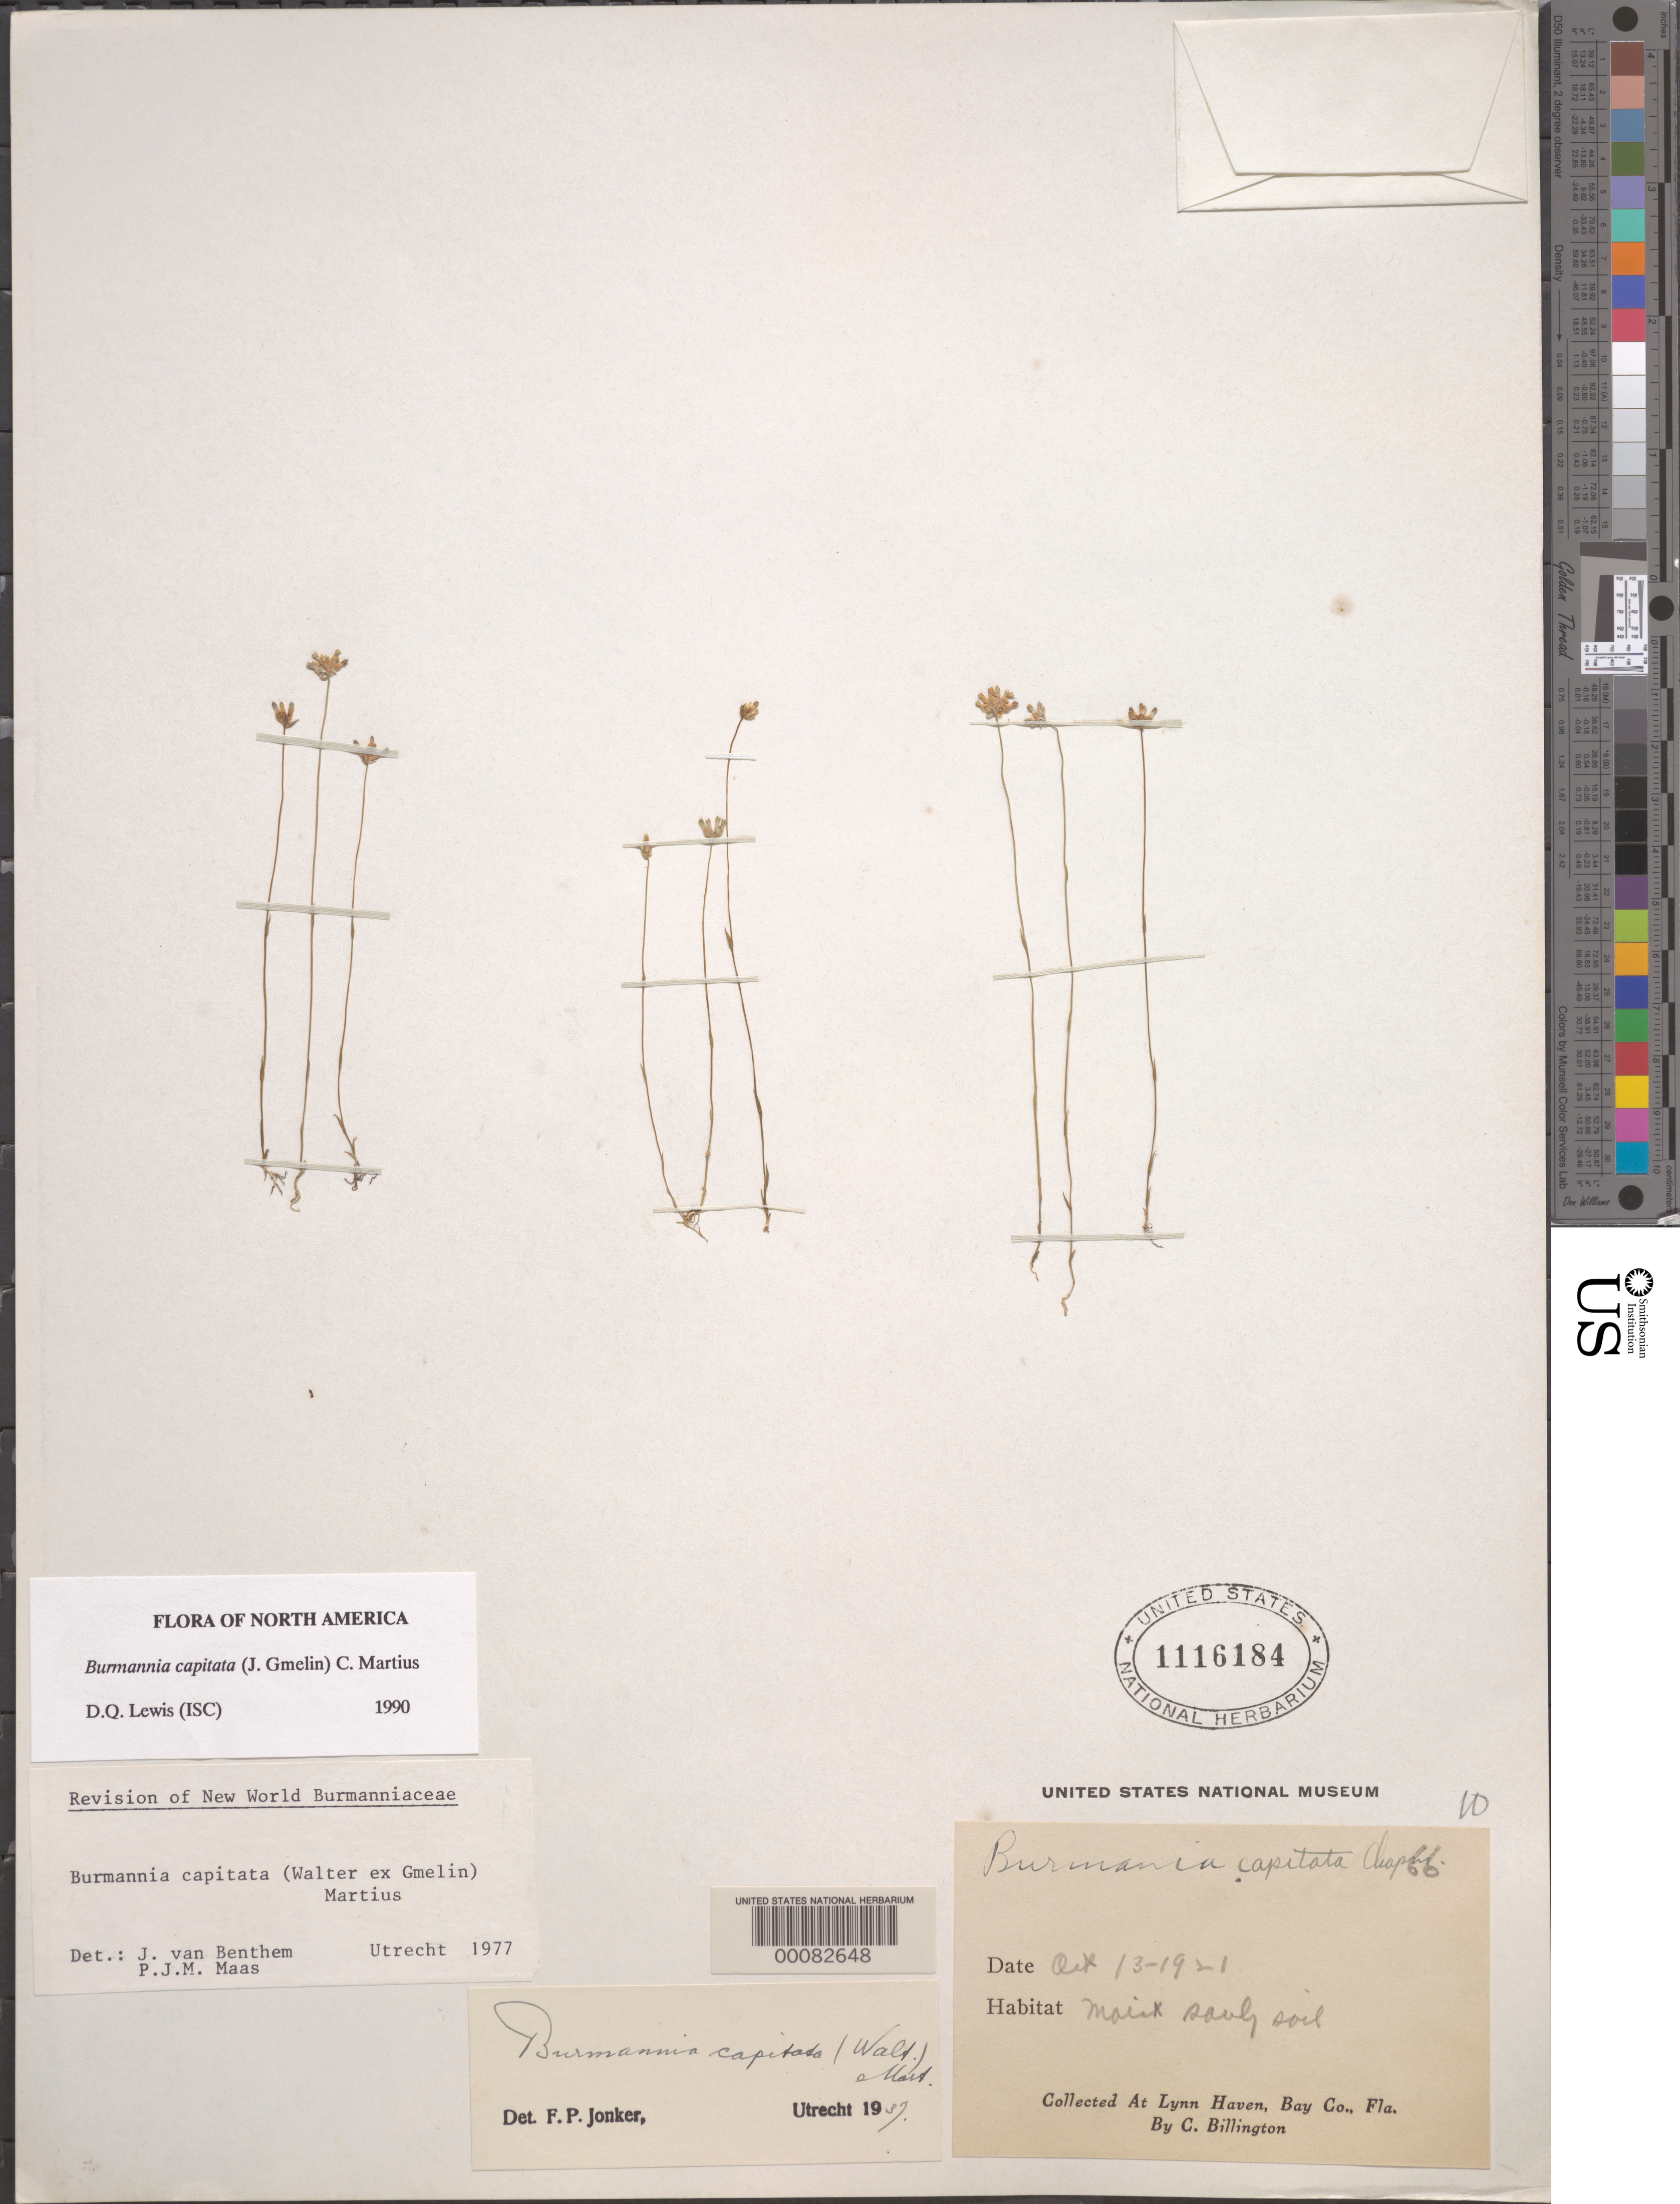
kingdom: Plantae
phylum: Tracheophyta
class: Liliopsida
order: Dioscoreales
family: Burmanniaceae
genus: Burmannia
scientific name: Burmannia capitata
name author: (Walter ex J.F. Gmel.) Mart.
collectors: C. Billington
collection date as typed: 13 Oct 1921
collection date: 1921-10-13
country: United States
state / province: Florida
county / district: Bay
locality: Lynn haven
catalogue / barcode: US 1116184